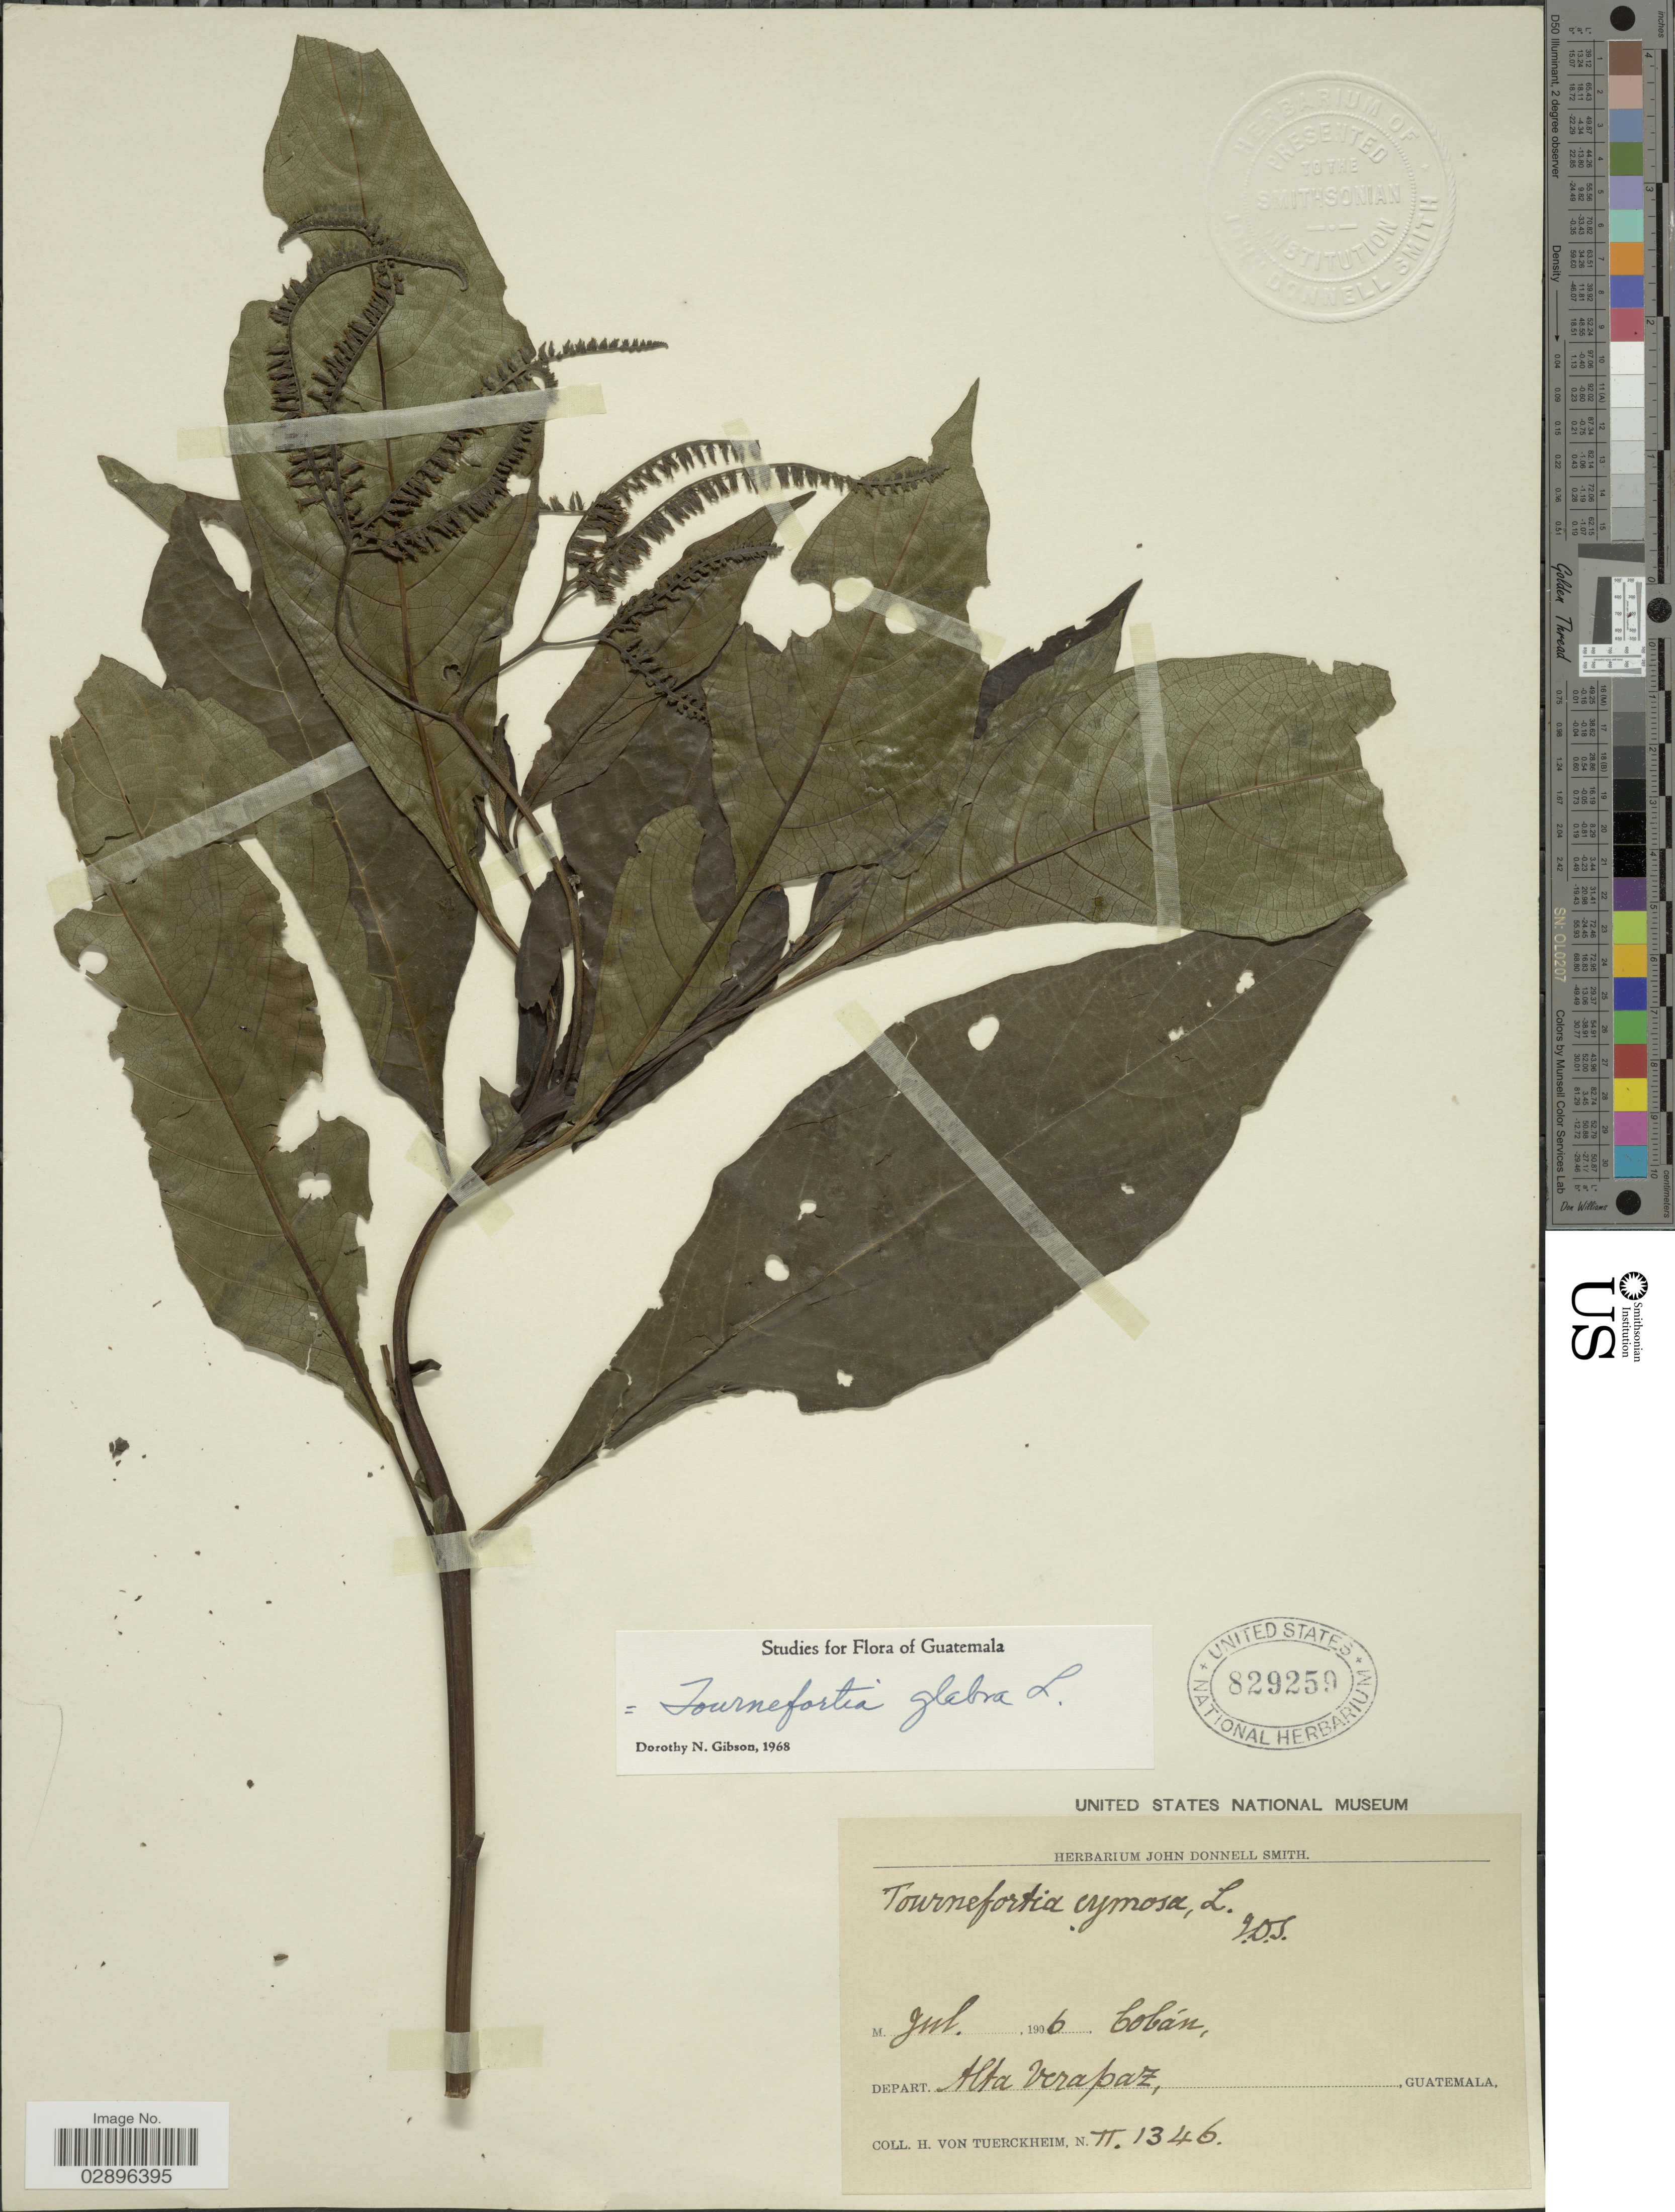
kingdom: Plantae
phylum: Tracheophyta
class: Magnoliopsida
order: Boraginales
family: Heliotropiaceae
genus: Tournefortia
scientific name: Tournefortia glabra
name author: L.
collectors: H. von Türckheim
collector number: II.1346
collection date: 1906-07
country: Guatemala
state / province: Alta Verapaz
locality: Cobán, Depart. Alta Verapaz.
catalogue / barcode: US 829259